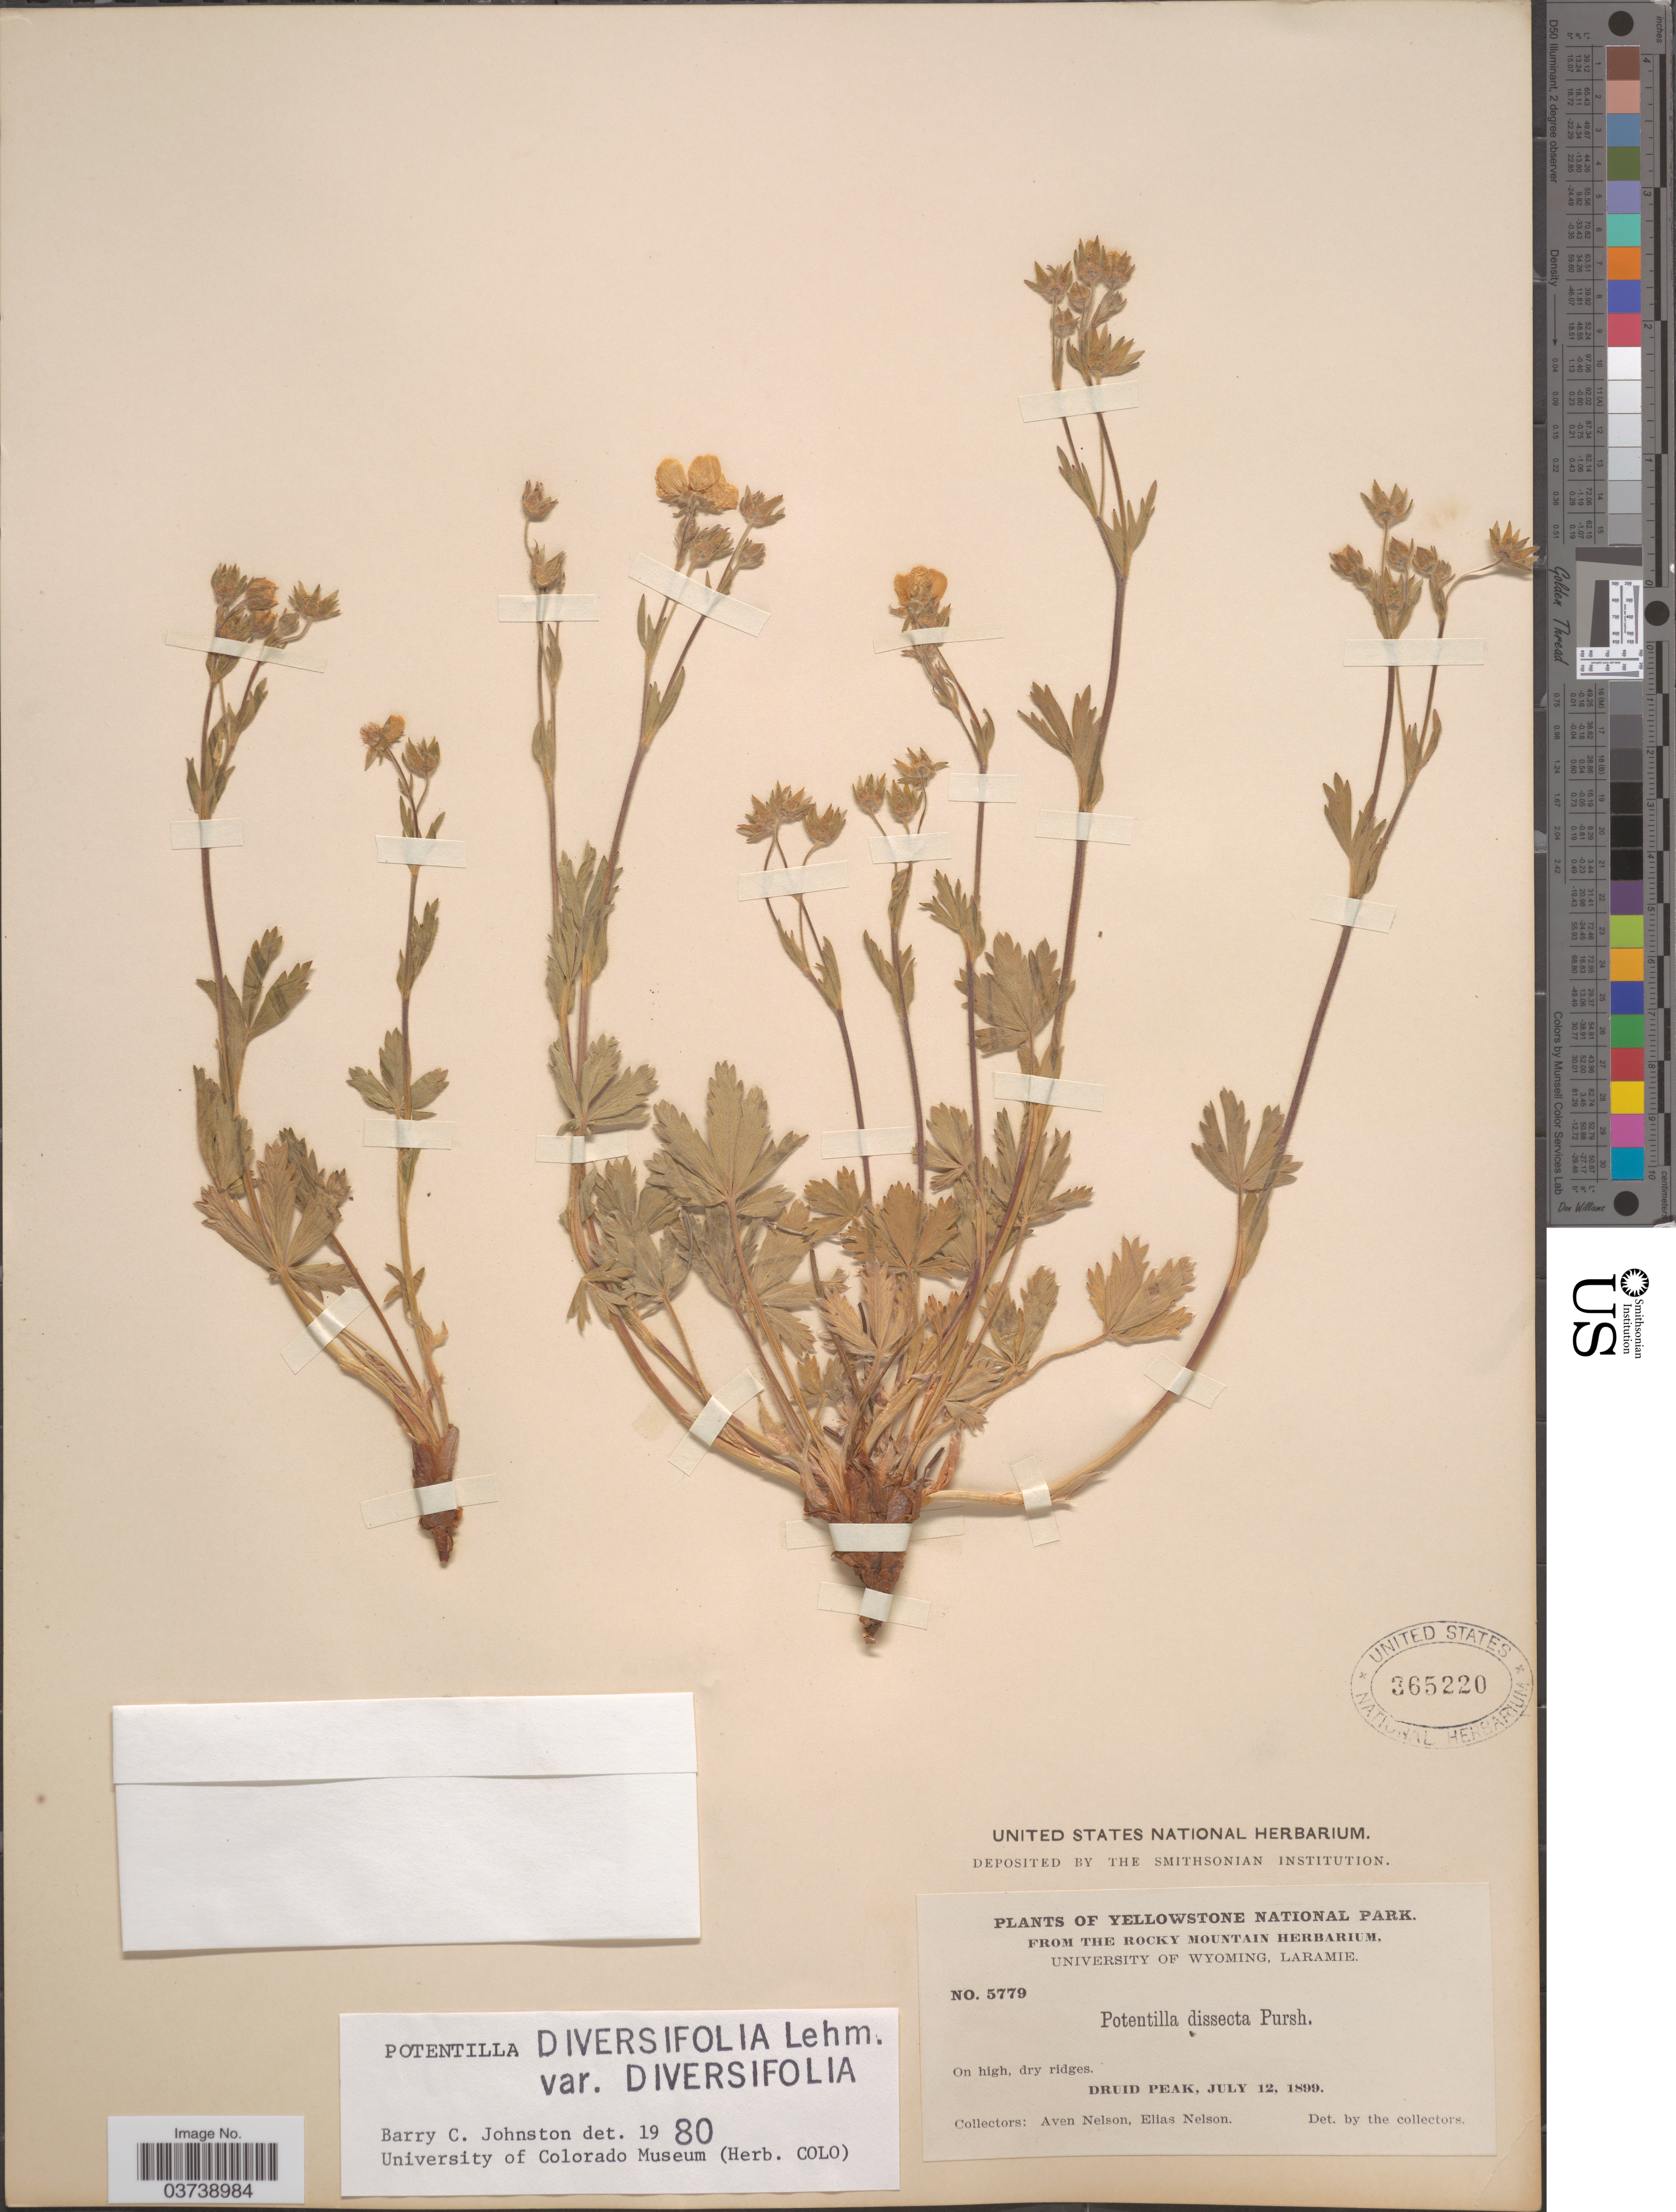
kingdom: Plantae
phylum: Tracheophyta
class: Magnoliopsida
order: Rosales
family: Rosaceae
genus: Potentilla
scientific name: Potentilla diversifolia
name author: Lehm.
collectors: A. Nelson & E. Nelson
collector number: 5779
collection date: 1899-07-12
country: United States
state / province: Wyoming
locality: Yellowstone National Park. Druid Peak.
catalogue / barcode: US 365220